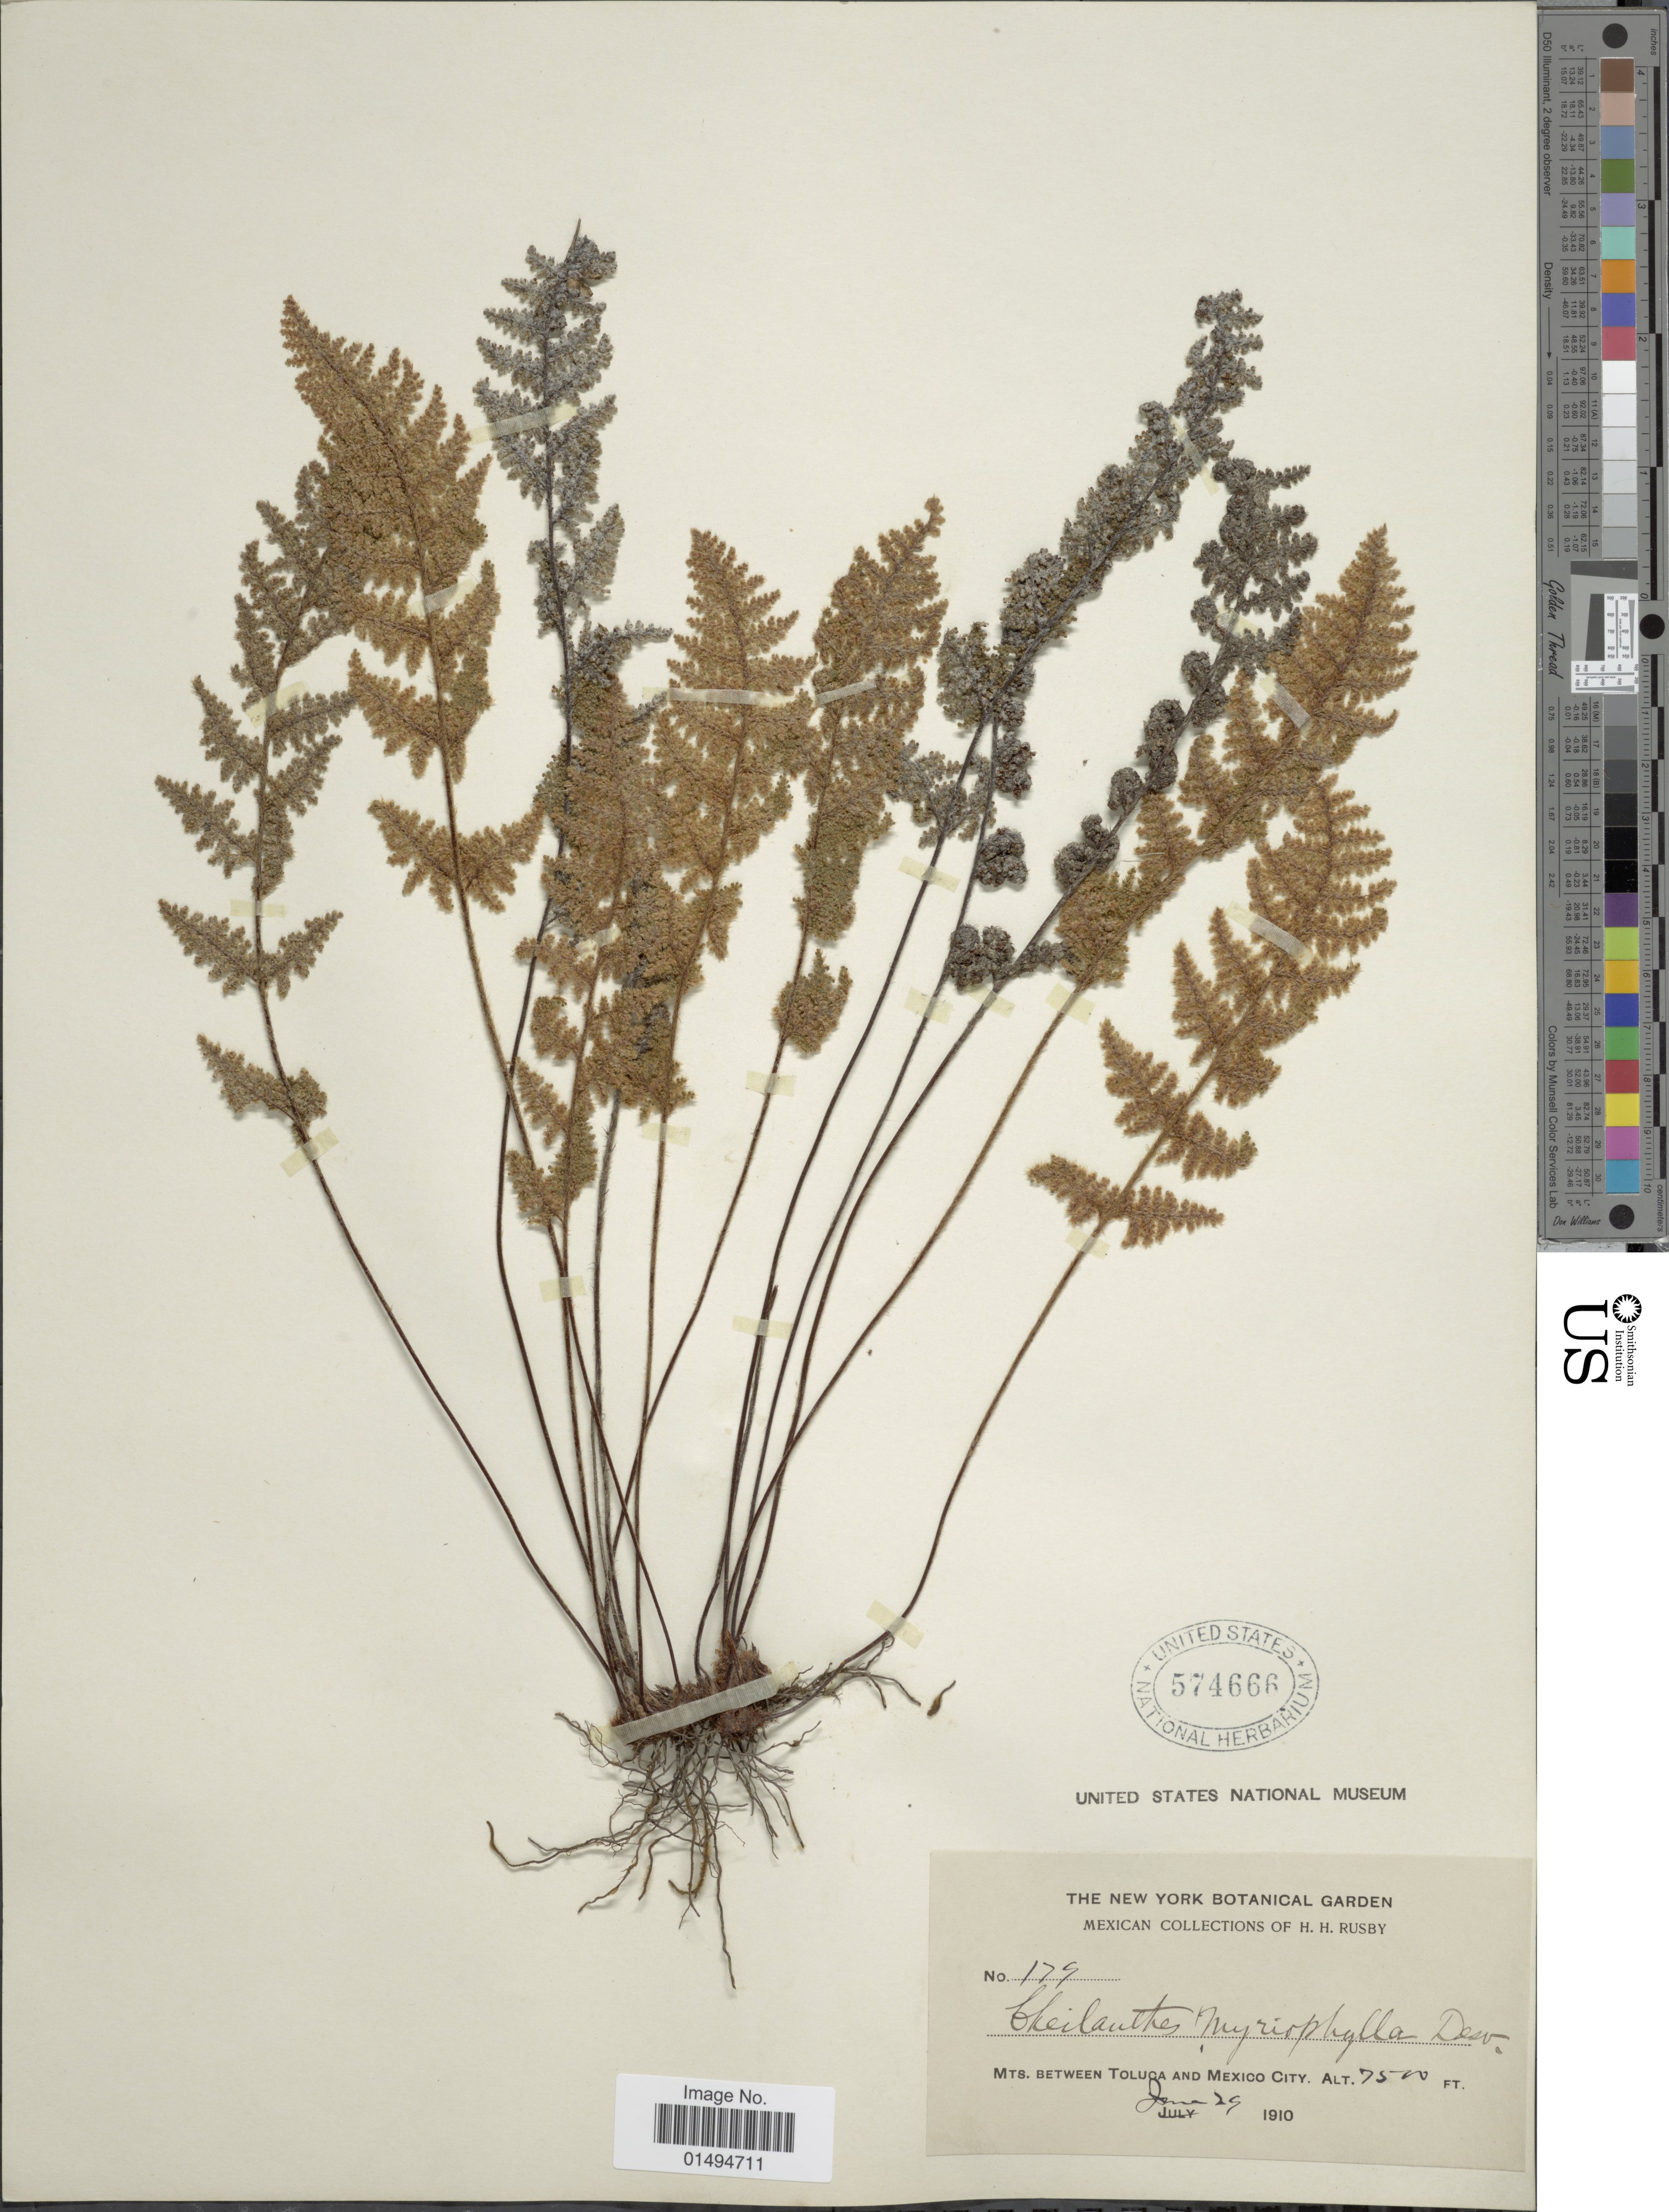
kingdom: Plantae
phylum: Tracheophyta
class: Polypodiopsida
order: Polypodiales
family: Pteridaceae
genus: Myriopteris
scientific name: Myriopteris myriophylla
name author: (Desv.) J. Sm.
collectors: H. H. Rusby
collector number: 179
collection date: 1910-06-29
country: Mexico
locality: Mts. Between Toluca and Mexico City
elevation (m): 2286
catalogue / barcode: US 574666